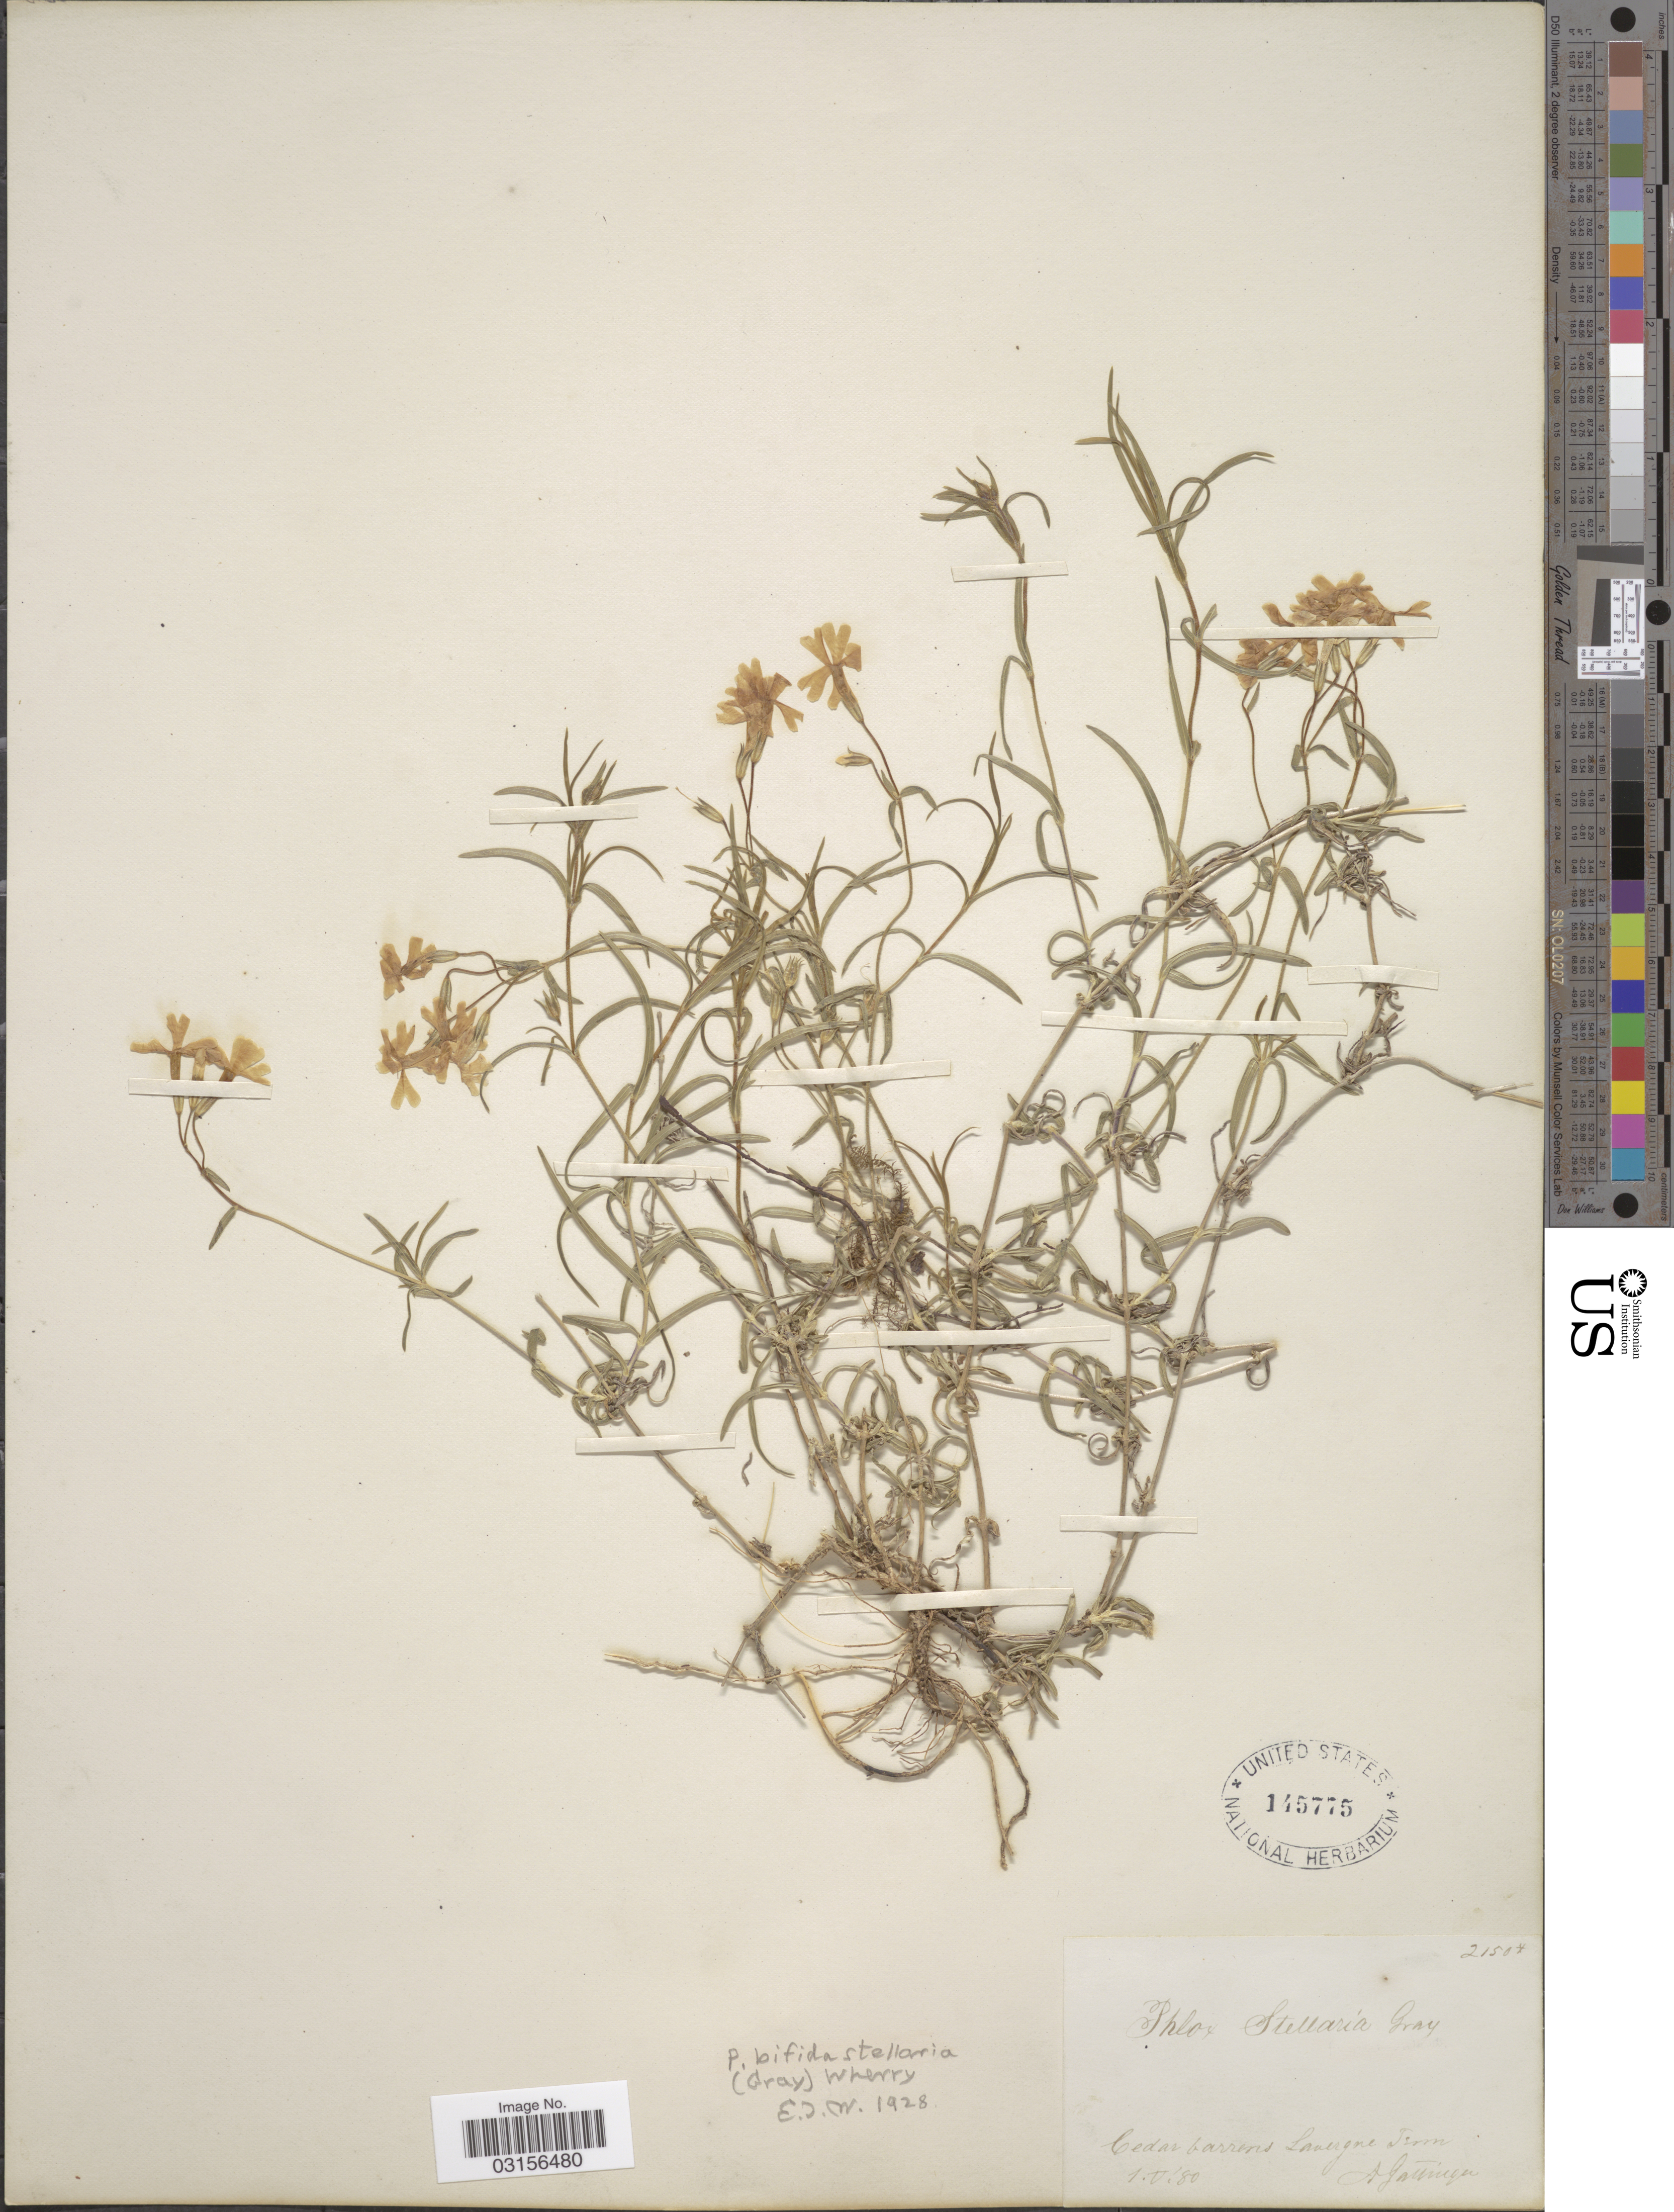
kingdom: Plantae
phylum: Tracheophyta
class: Magnoliopsida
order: Ericales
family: Polemoniaceae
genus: Phlox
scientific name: Phlox bifida subsp. stellaria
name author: (A. Gray) Wherry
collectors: A. Gattinger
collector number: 2150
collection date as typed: Transcribed d/m/y: 1/5/80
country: United States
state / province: Tennessee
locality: Cedar barrens Lavergne Tenn.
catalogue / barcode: US 145775